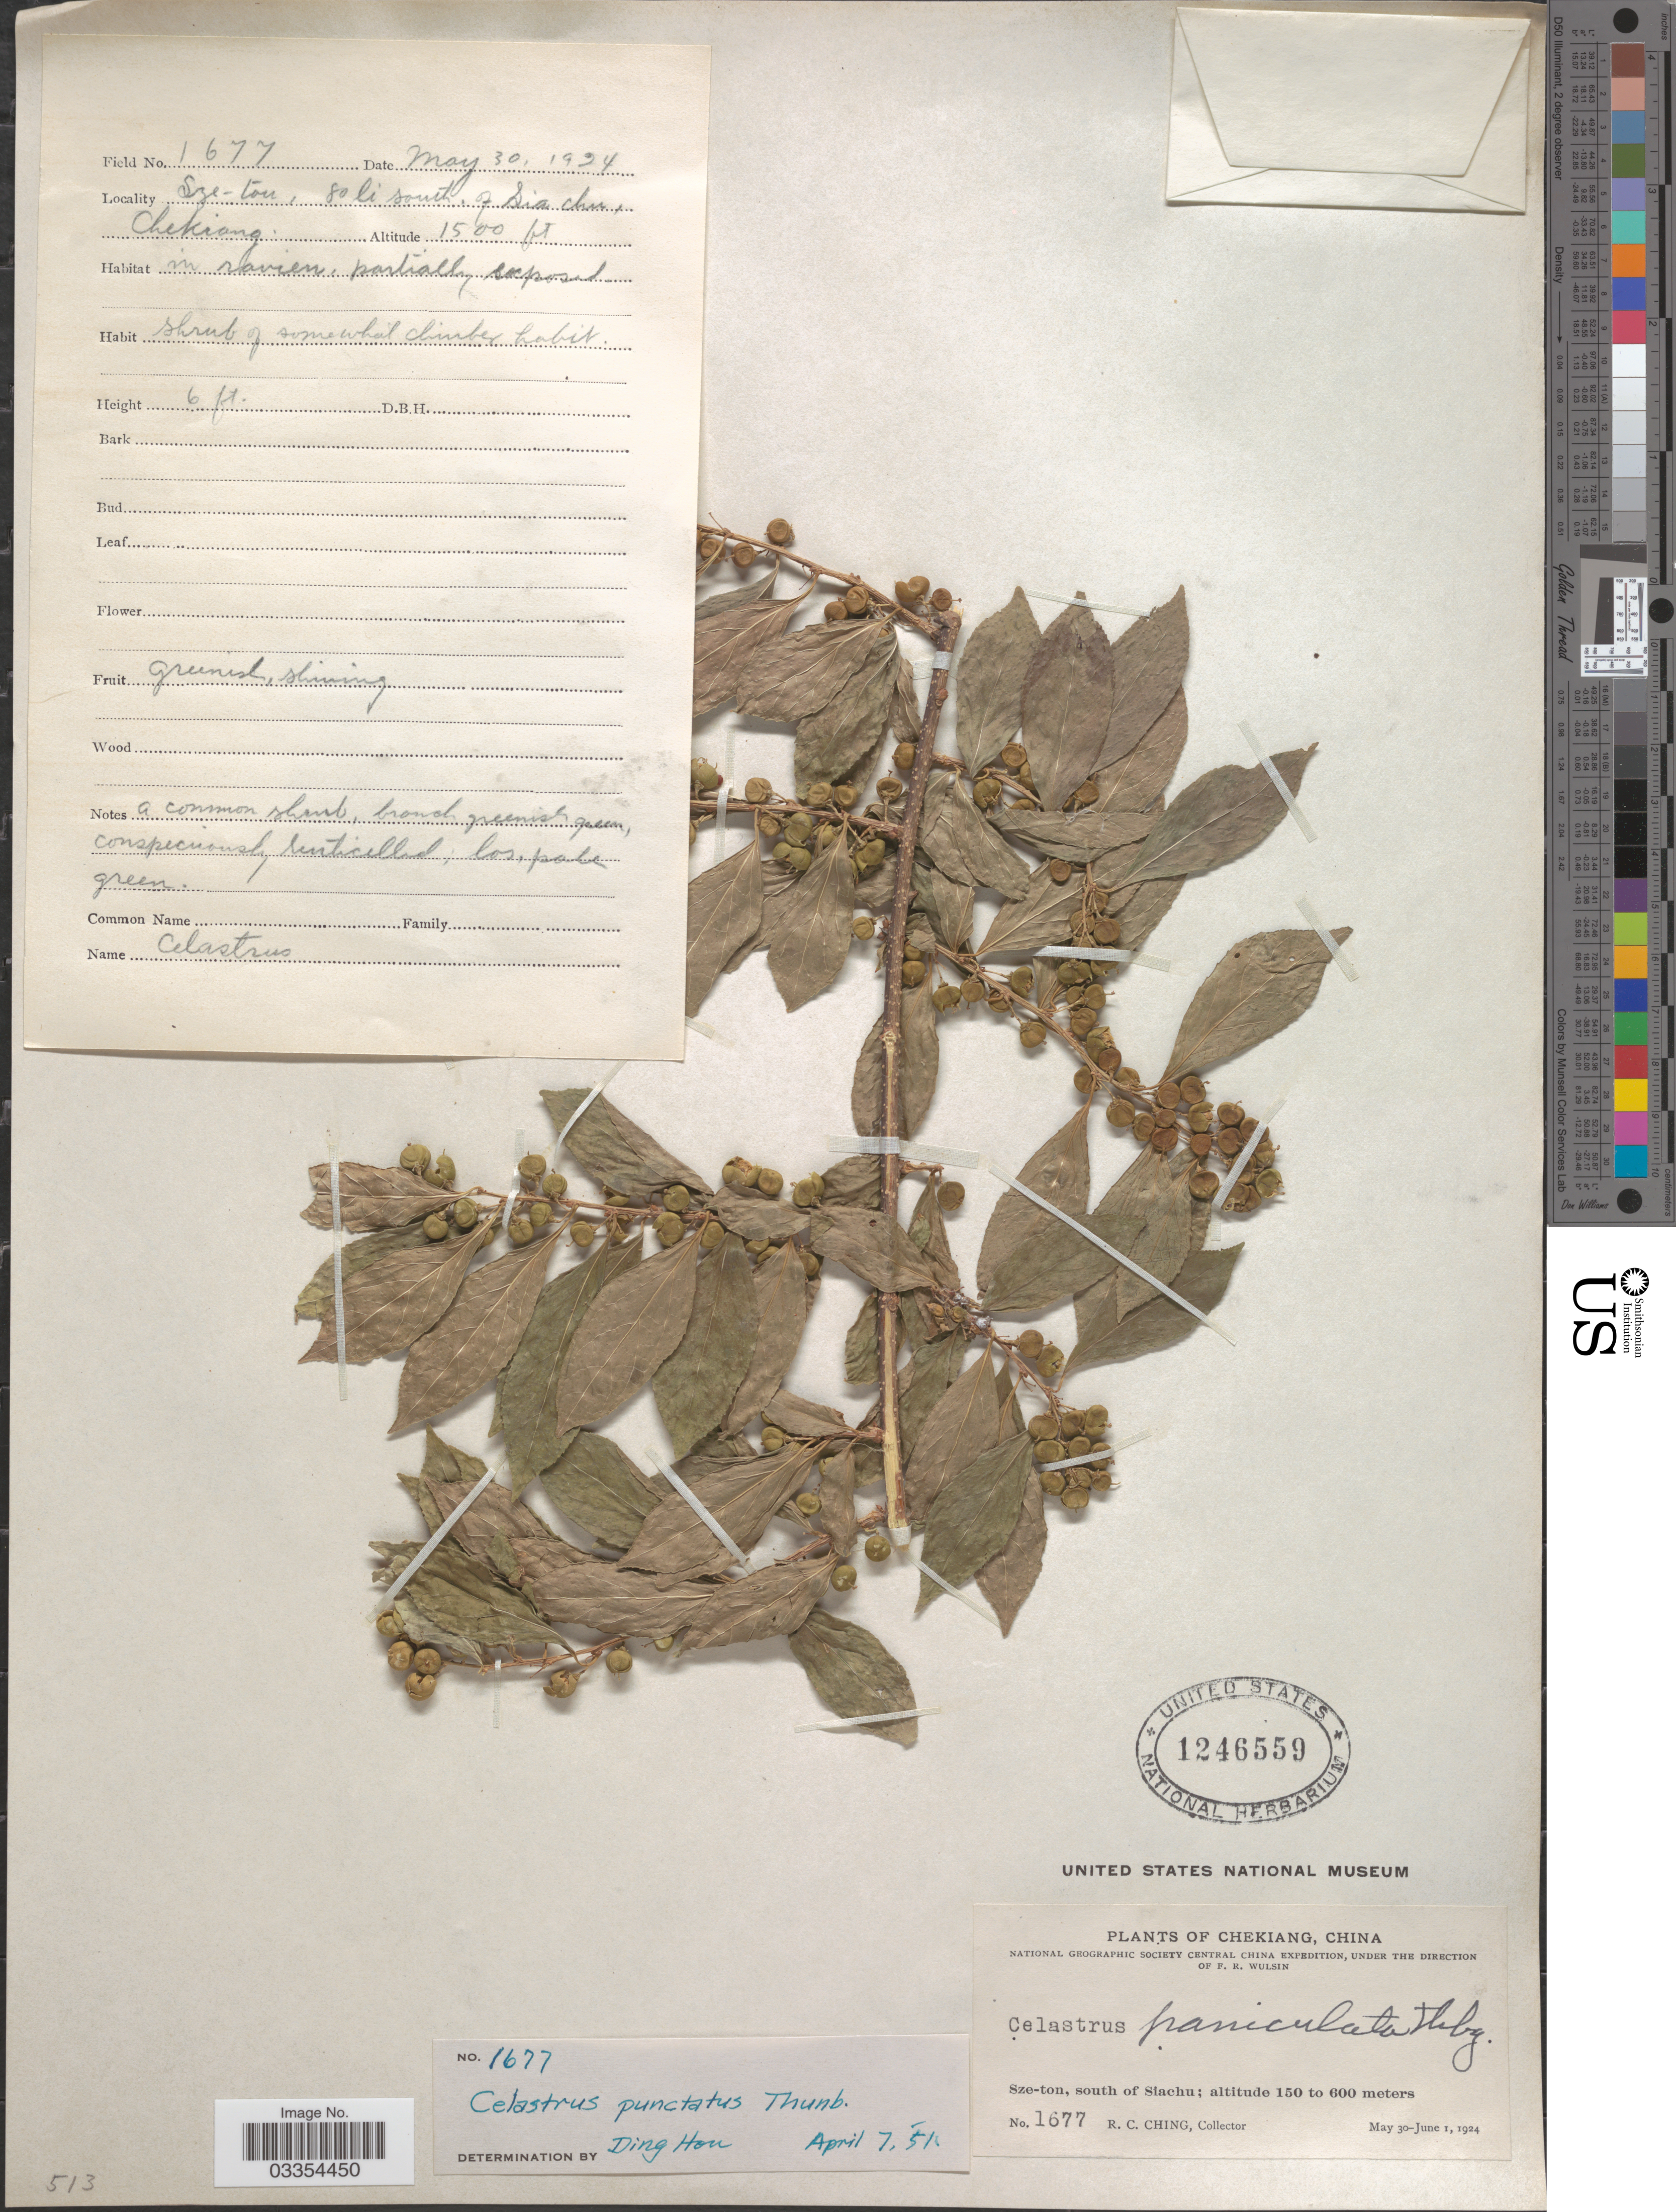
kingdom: Plantae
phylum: Tracheophyta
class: Magnoliopsida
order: Celastrales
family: Celastraceae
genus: Celastrus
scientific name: Celastrus punctatus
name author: Thunb.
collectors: R. C. Ching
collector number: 1677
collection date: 1924-05-30/1924-06-01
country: China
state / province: Zhejiang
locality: Chekiang, Sze-ton, south of Siachu, 80 li south of Sia chu.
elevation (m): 457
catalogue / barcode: US 1246559